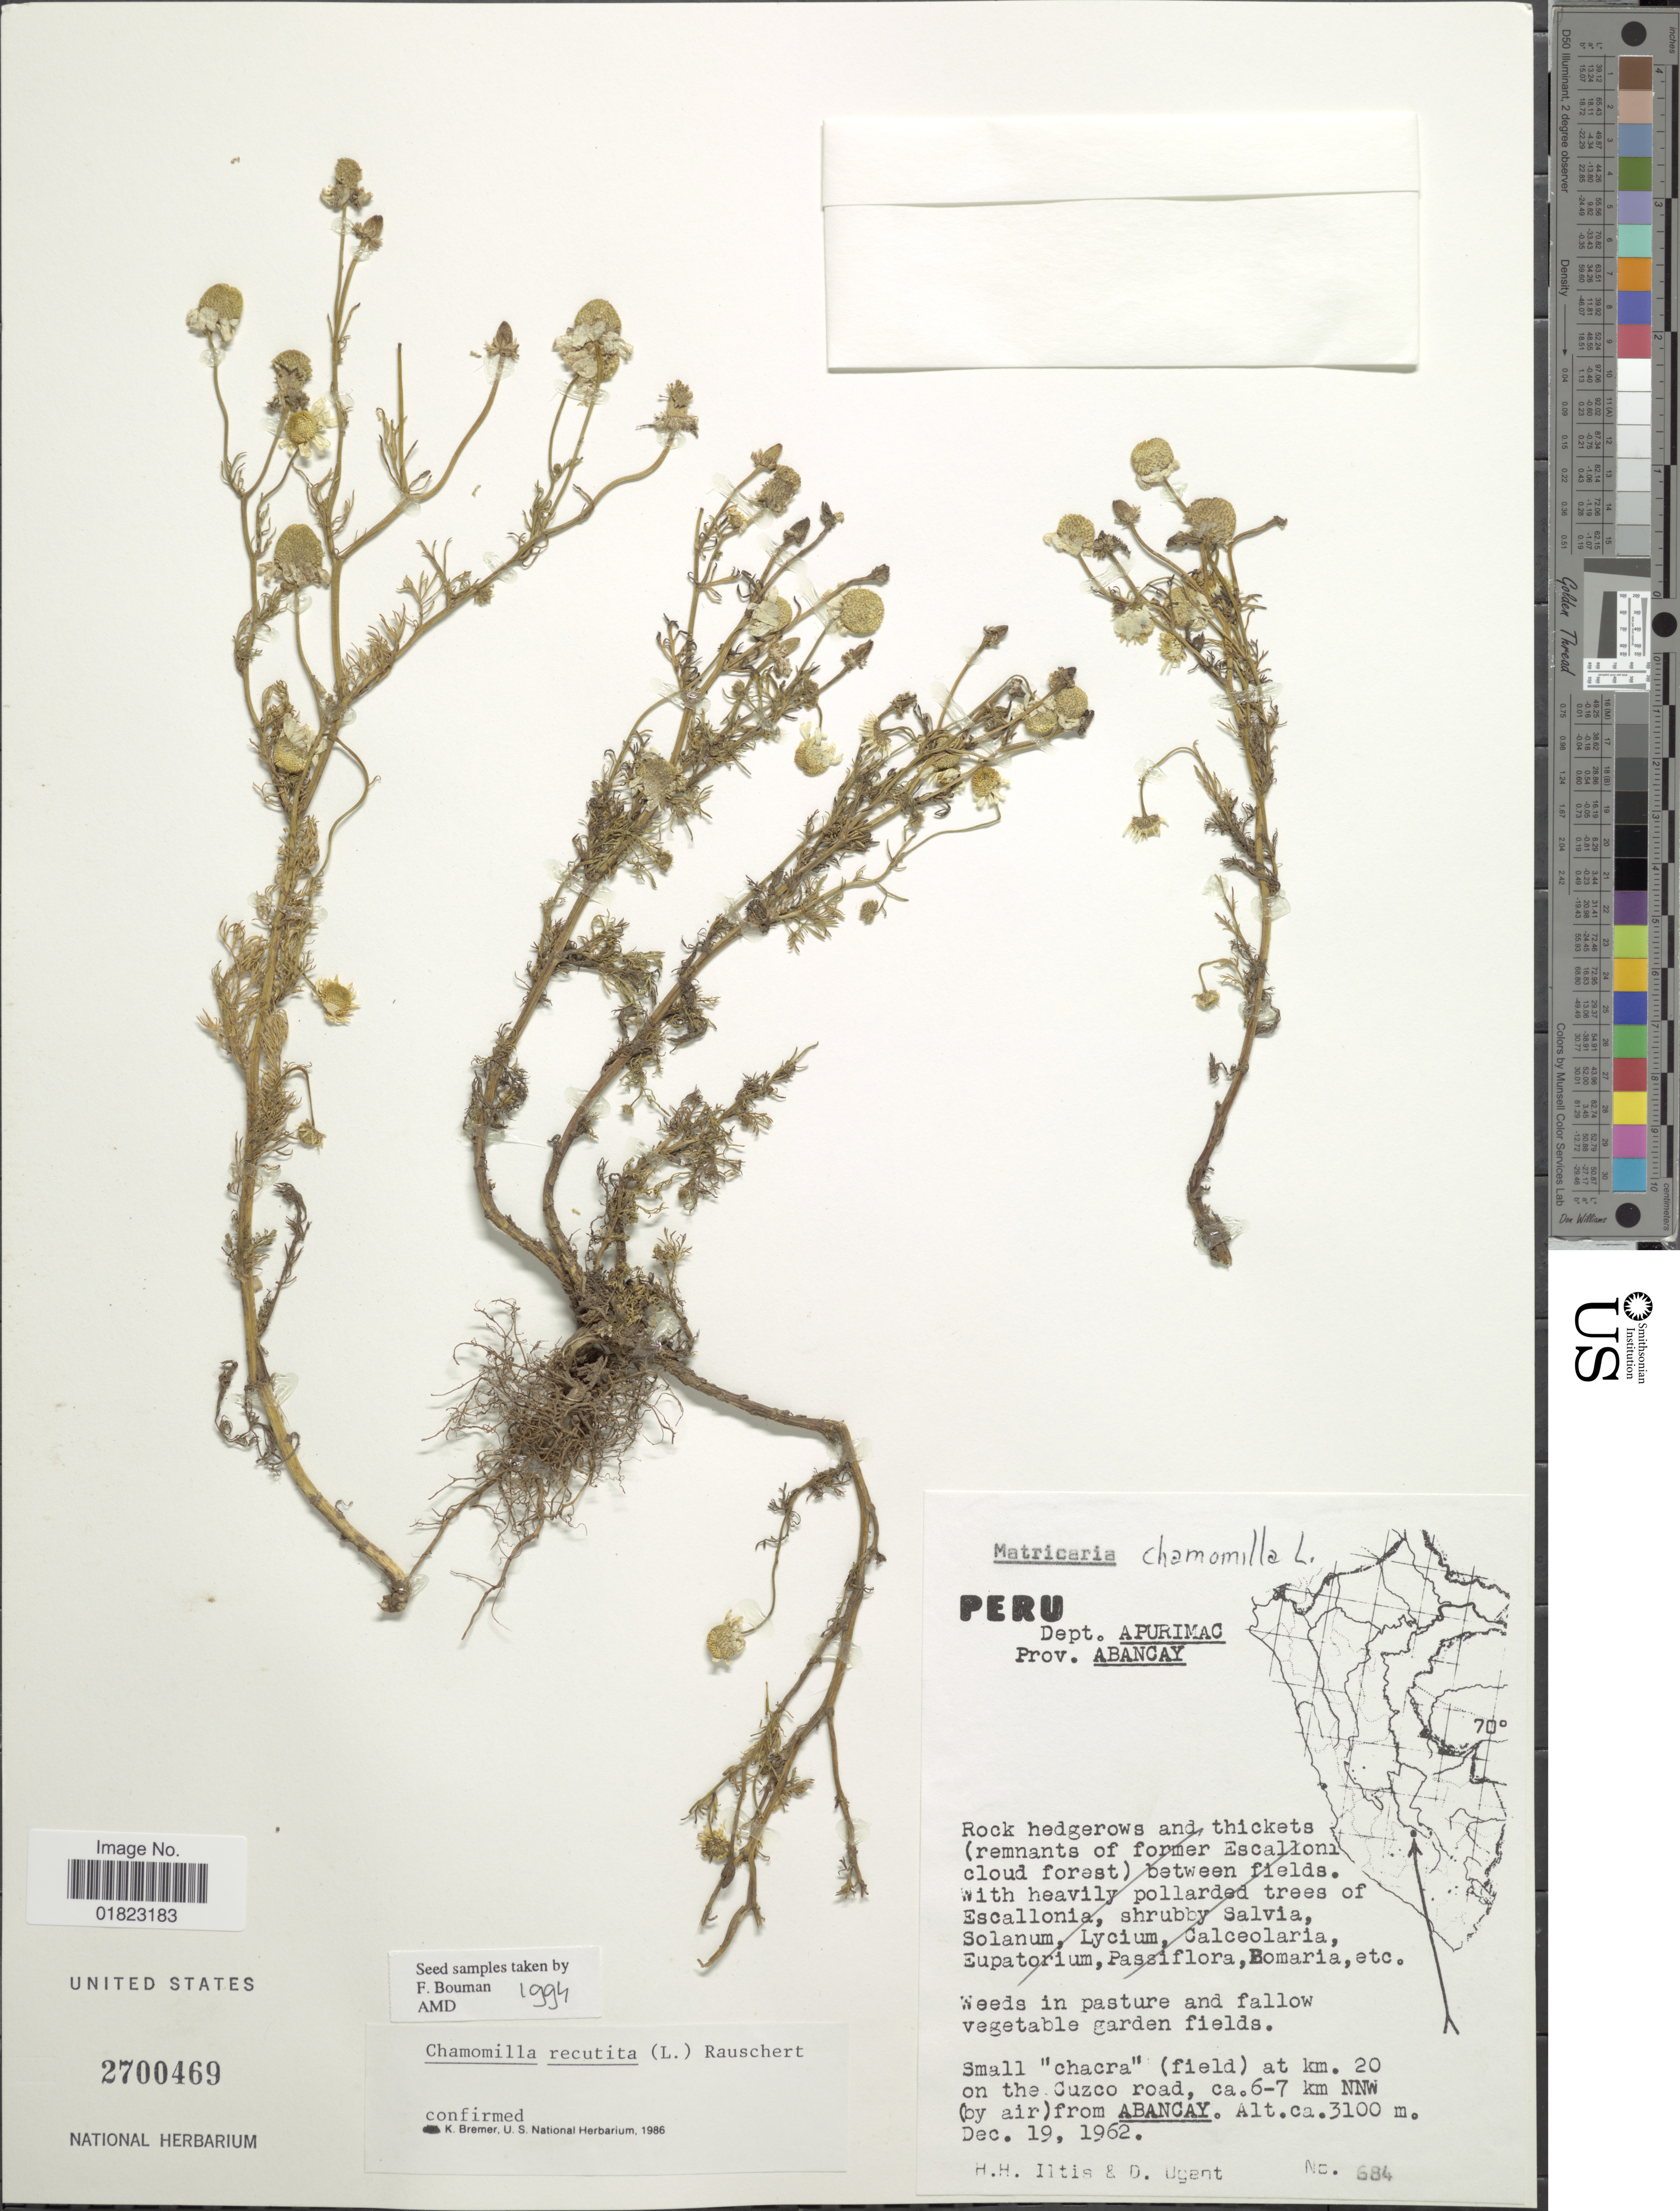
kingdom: Plantae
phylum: Tracheophyta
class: Magnoliopsida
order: Asterales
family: Asteraceae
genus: Matricaria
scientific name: Matricaria recutita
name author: L.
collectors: H. H. Iltis & D. Ugent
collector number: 684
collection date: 1962-12-19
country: Peru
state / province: Apurímac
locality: Dept. Apurimac. Prov. Abancay. Small chacra (fieldO at km. 20 on the Cuzco road, ca. 6-7 km NNW (by air) from Abancay.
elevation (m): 3100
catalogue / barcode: US 2700469